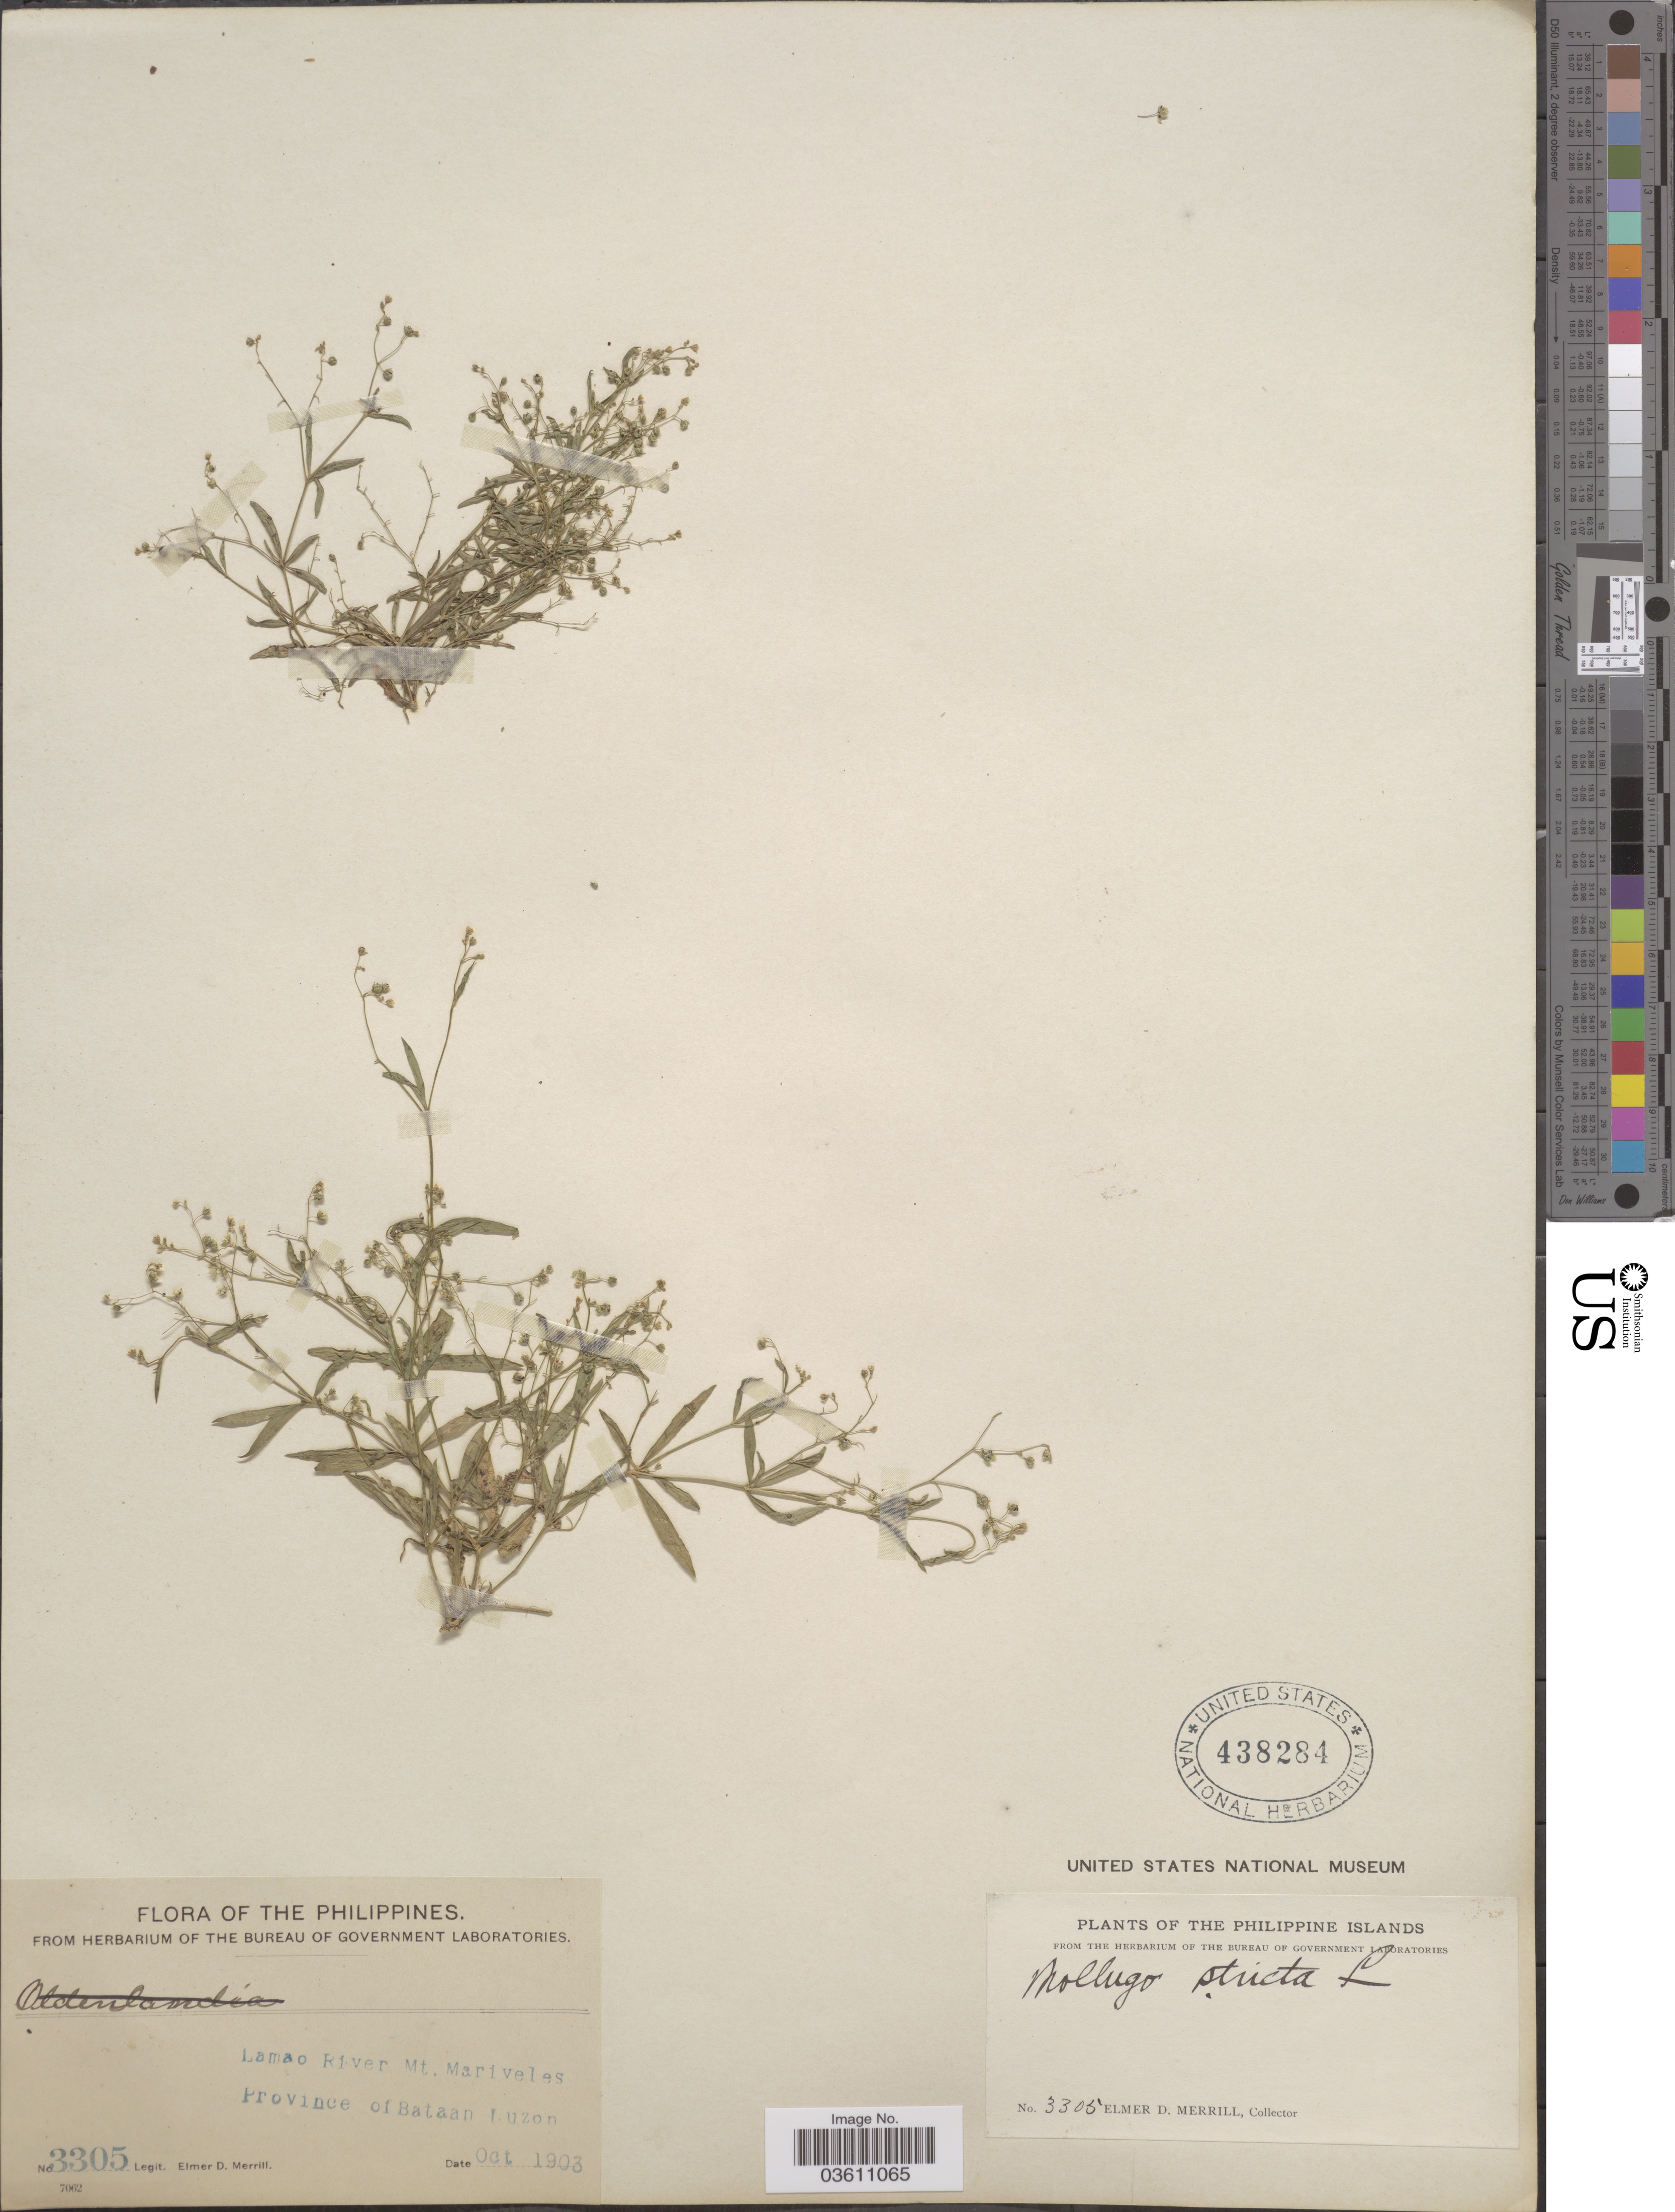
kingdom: Plantae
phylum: Tracheophyta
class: Magnoliopsida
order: Caryophyllales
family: Molluginaceae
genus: Trigastrotheca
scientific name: Trigastrotheca pentaphylla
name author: (L.) Thulin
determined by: Strong, Mark T., (BOT), Smithsonian Institution - National Museum of Natural History (UNITED STATES)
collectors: E. D. Merrill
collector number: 3305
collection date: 1903-10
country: Philippines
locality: Lamao River Mt. Mariveles. Province of Bataan, Luzon.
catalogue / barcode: US 438284